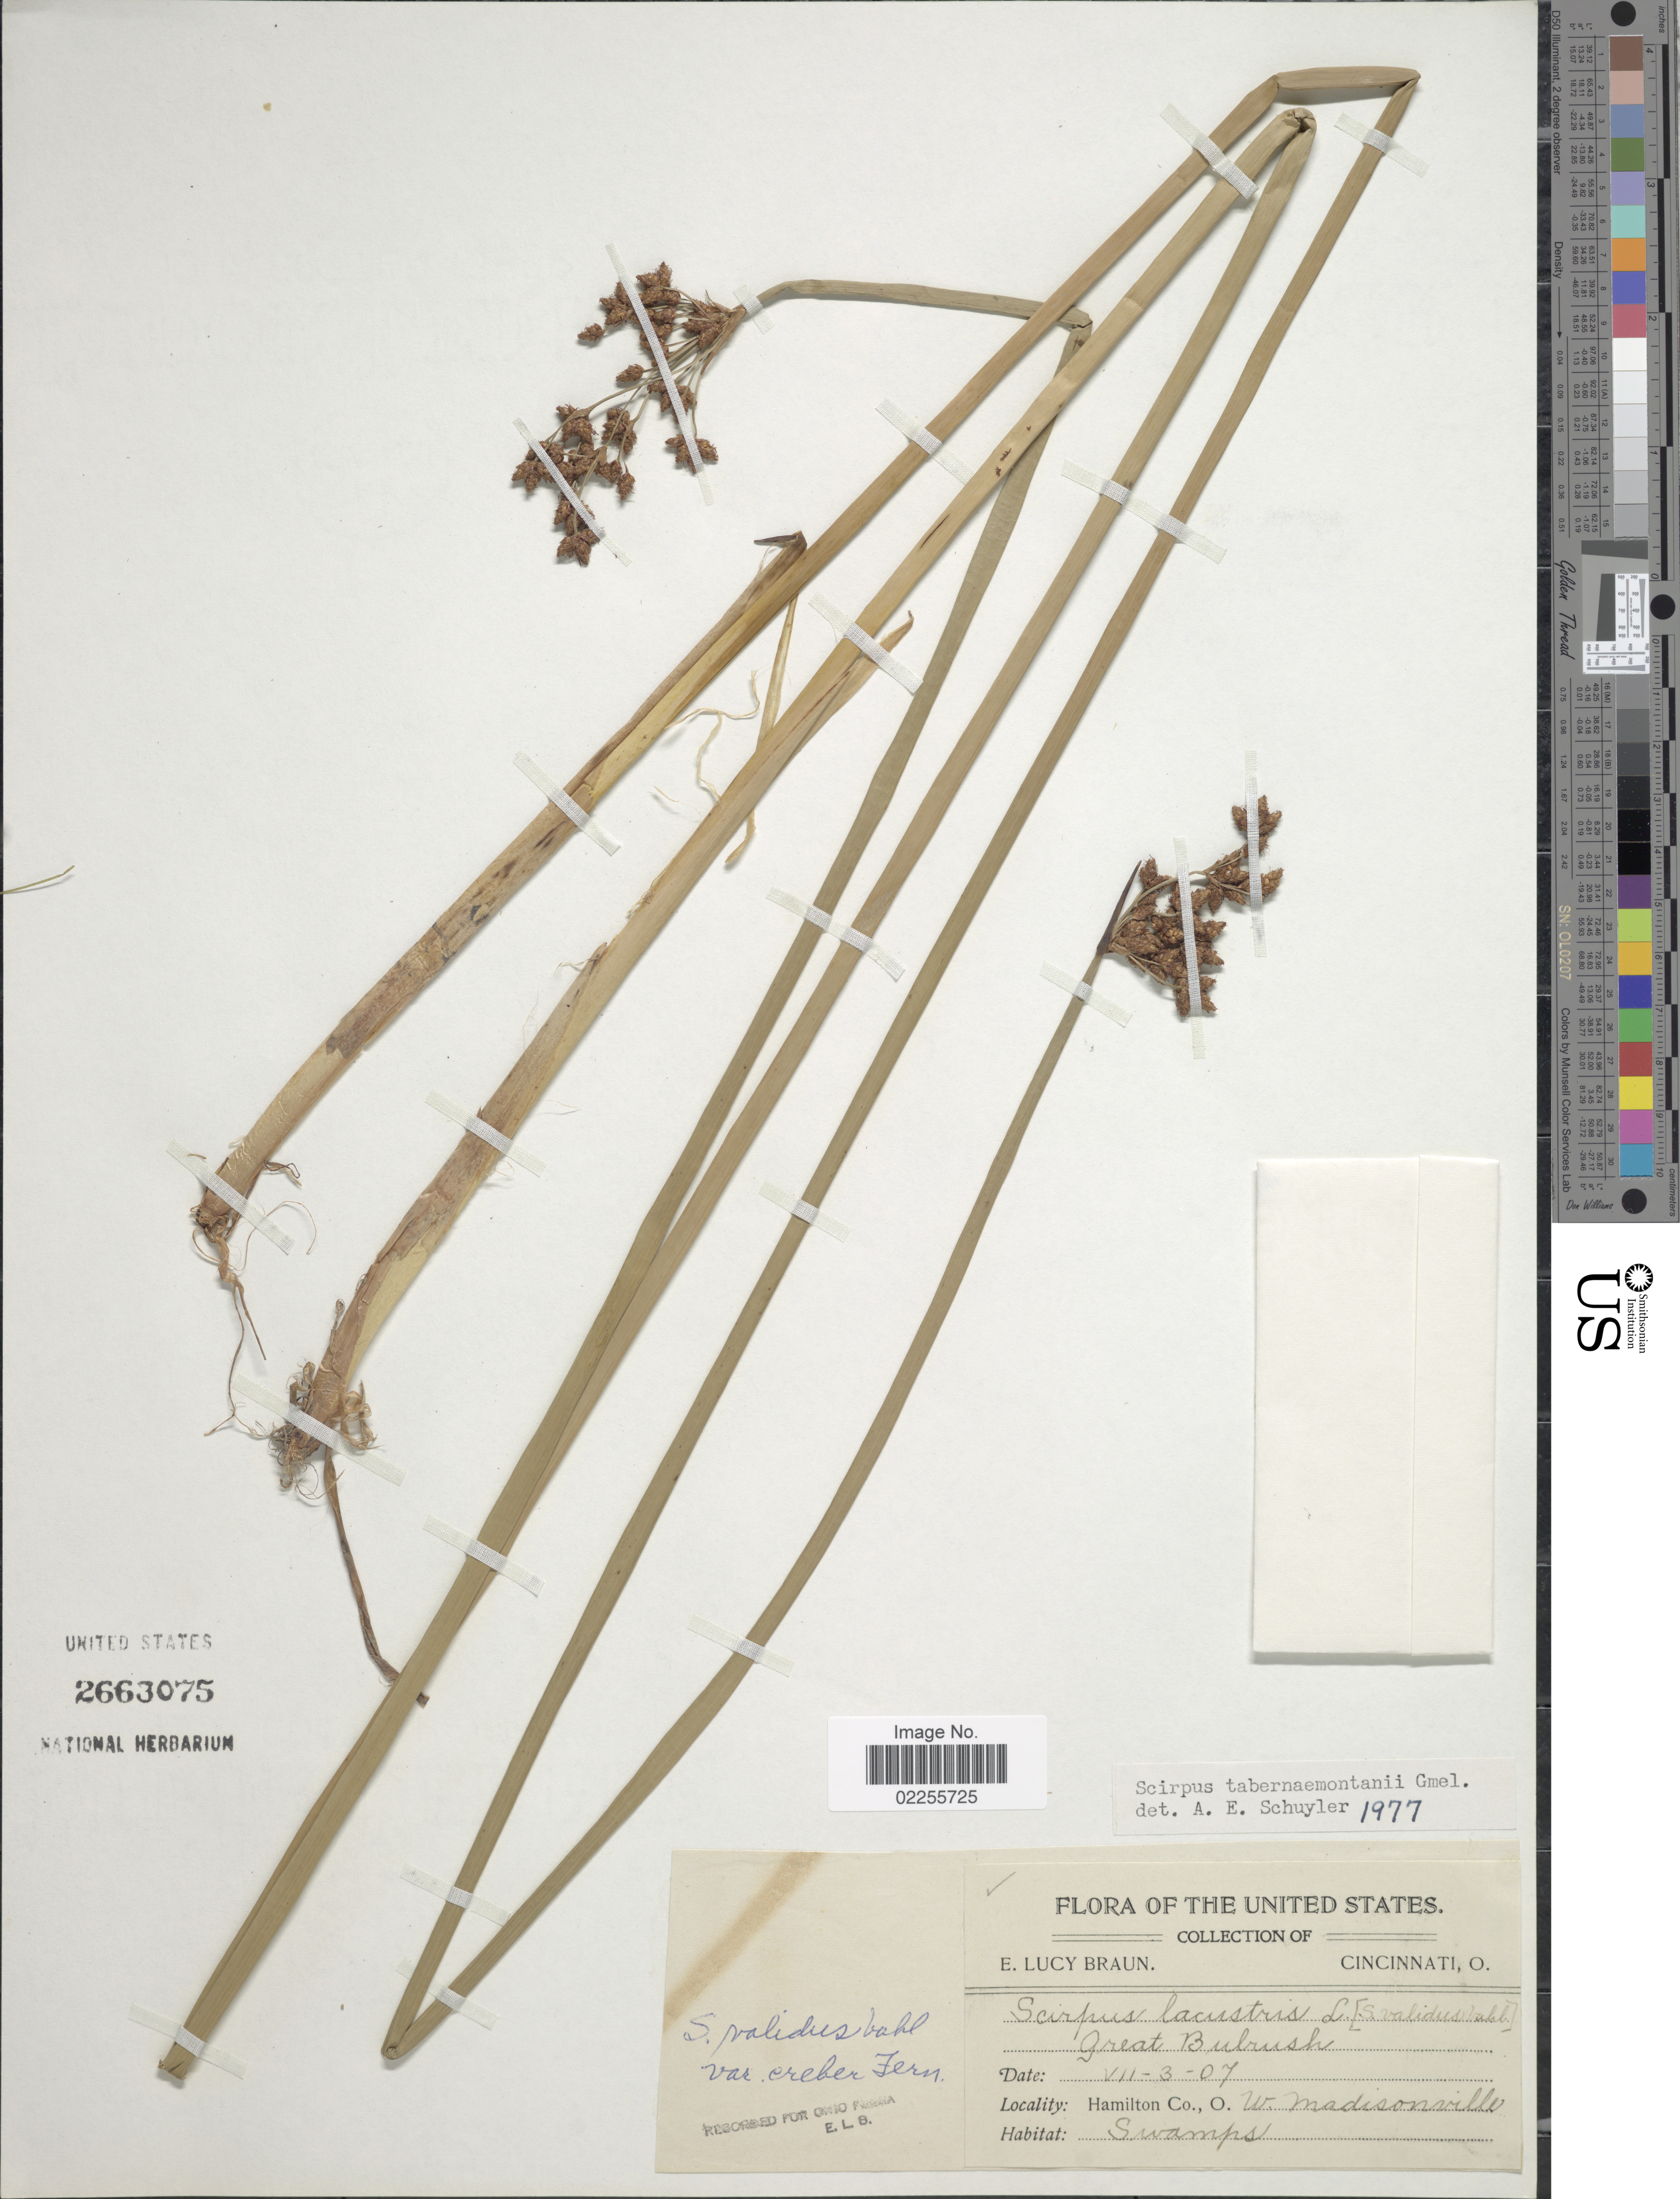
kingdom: Plantae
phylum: Tracheophyta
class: Liliopsida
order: Poales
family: Cyperaceae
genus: Schoenoplectus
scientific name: Schoenoplectus tabernaemontani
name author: (C.C. Gmel.) Palla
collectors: E. L. Braun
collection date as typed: Transcribed d/m/y: 3/7/7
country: United States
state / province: Ohio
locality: Hamilton Co., W. Madisonville, swamps.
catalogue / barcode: US 2663075